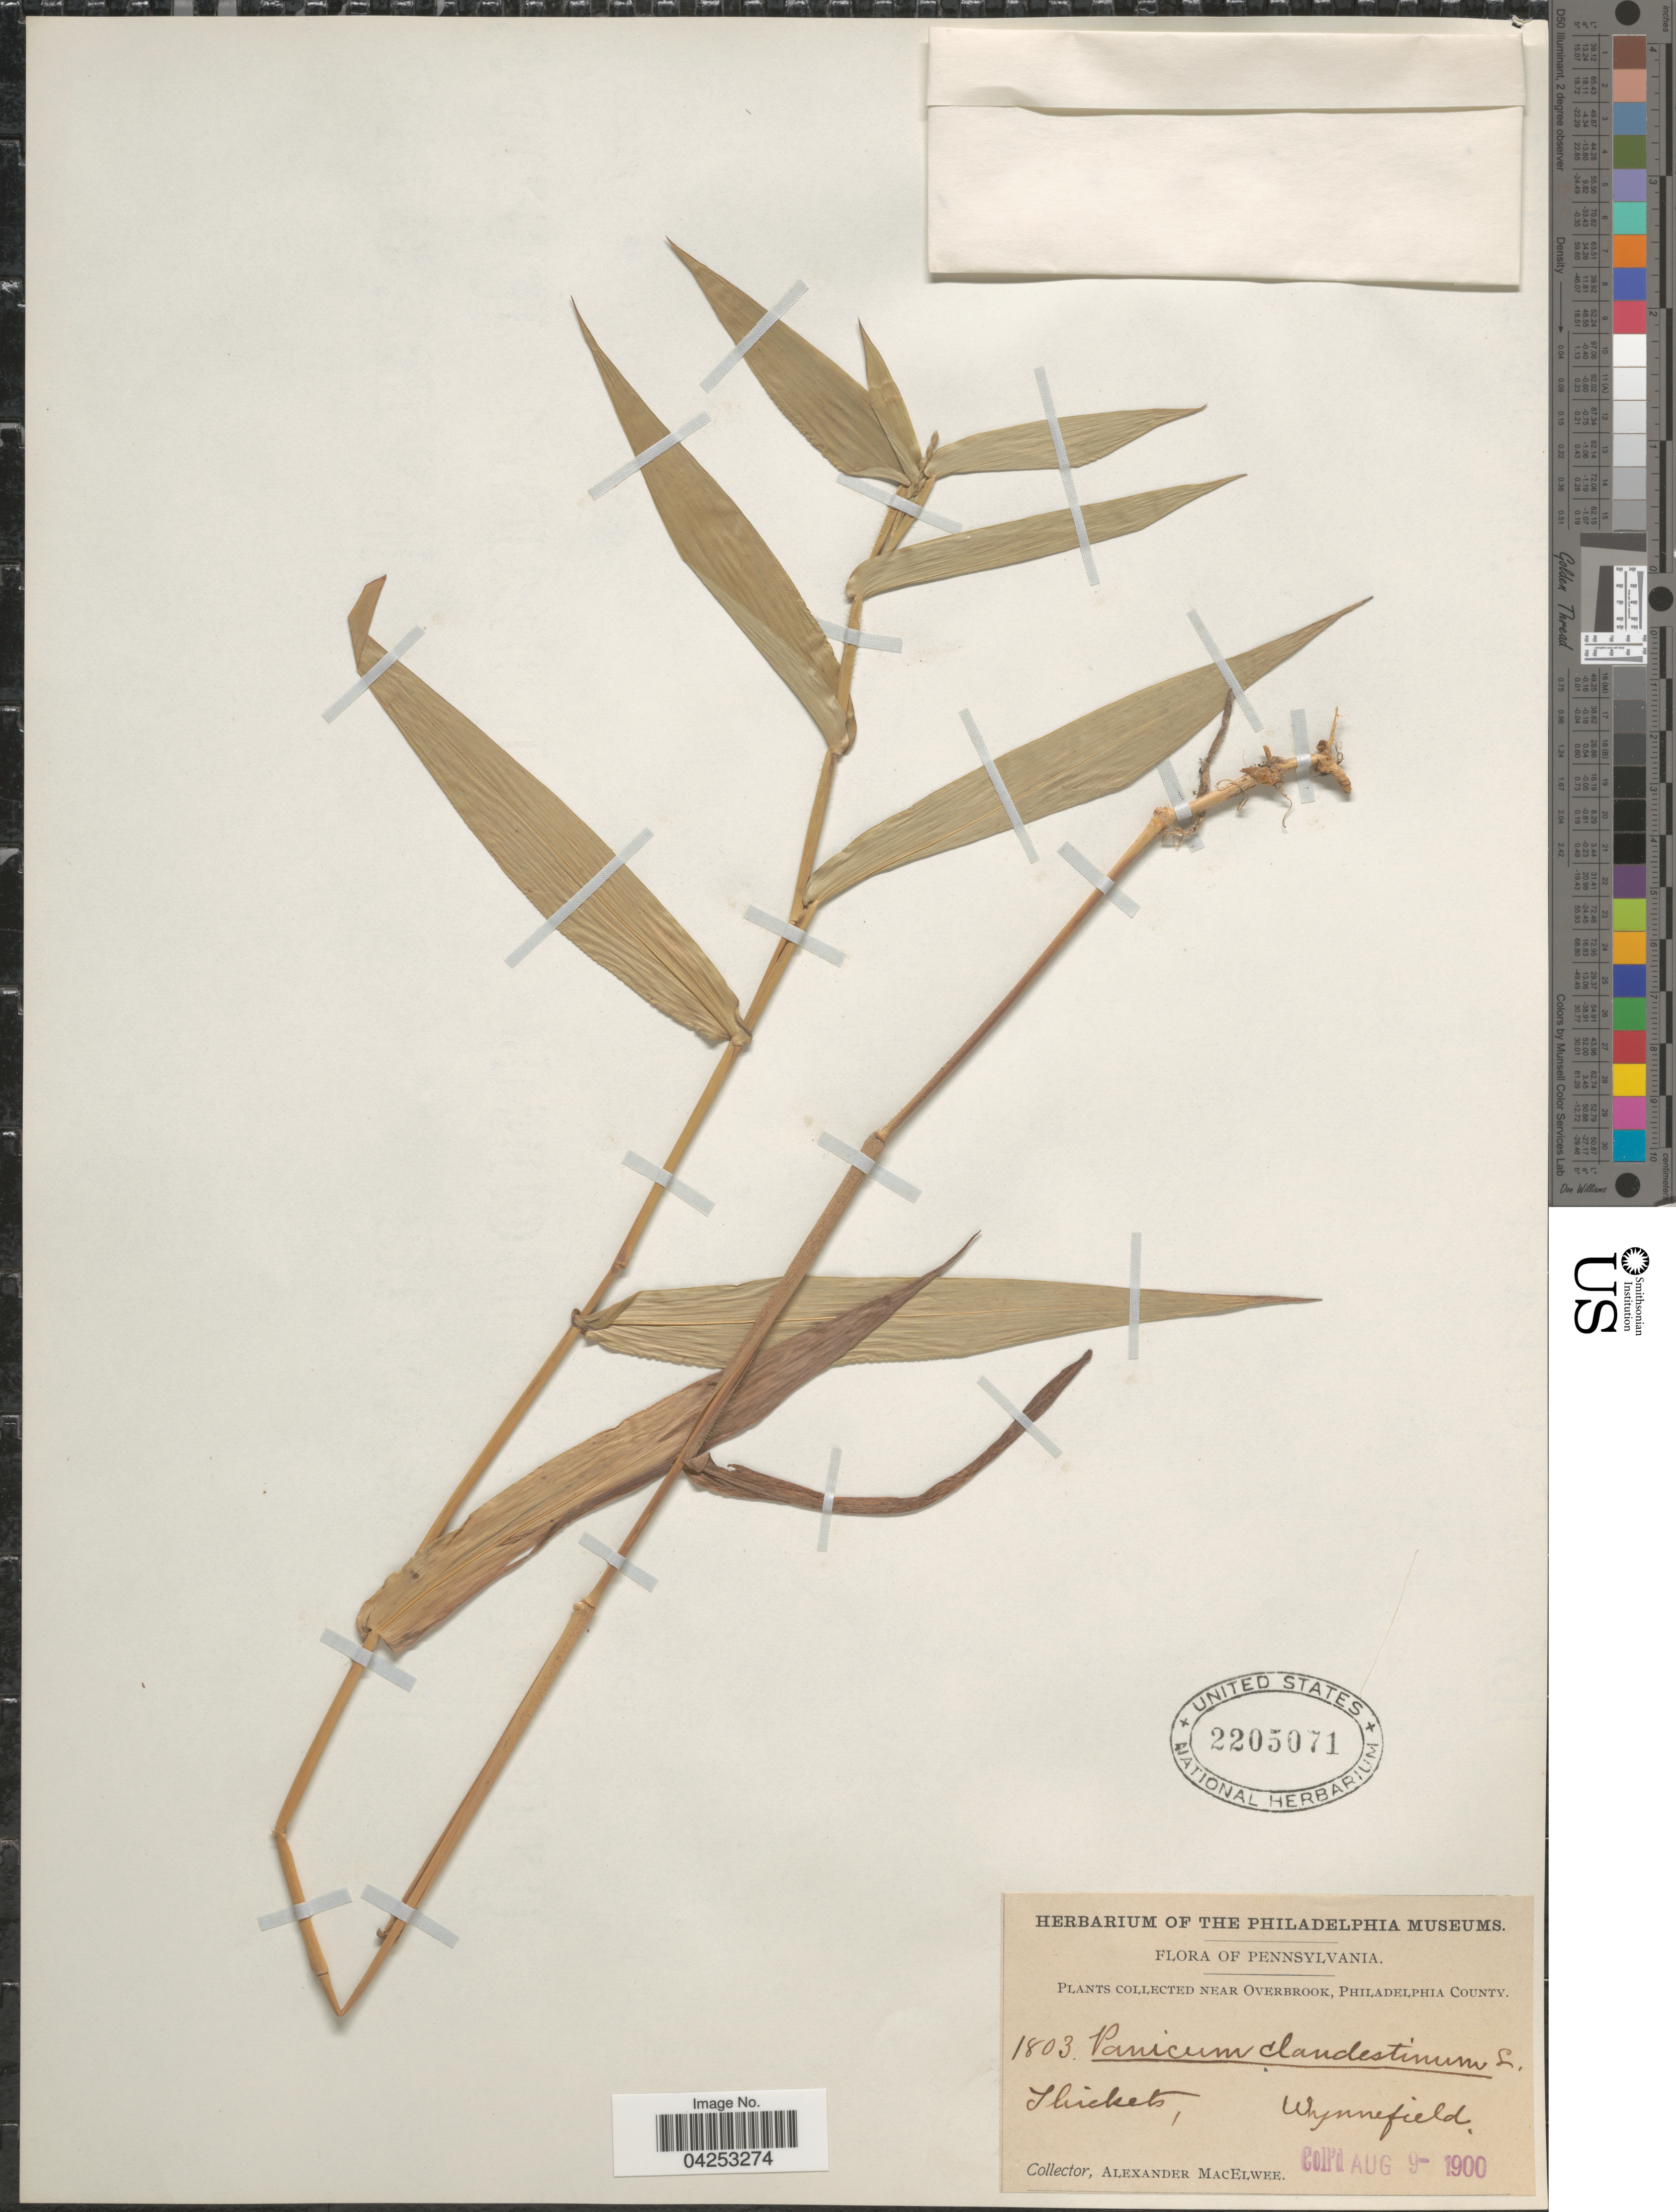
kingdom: Plantae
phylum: Tracheophyta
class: Liliopsida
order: Poales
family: Poaceae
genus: Dichanthelium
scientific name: Dichanthelium clandestinum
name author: (L.) Gould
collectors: A. MacElwee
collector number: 1803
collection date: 1900-08-09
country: United States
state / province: Pennsylvania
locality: Near Overbrook, Philadelphia County. Thickets, Whynnefield.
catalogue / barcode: US 2205071